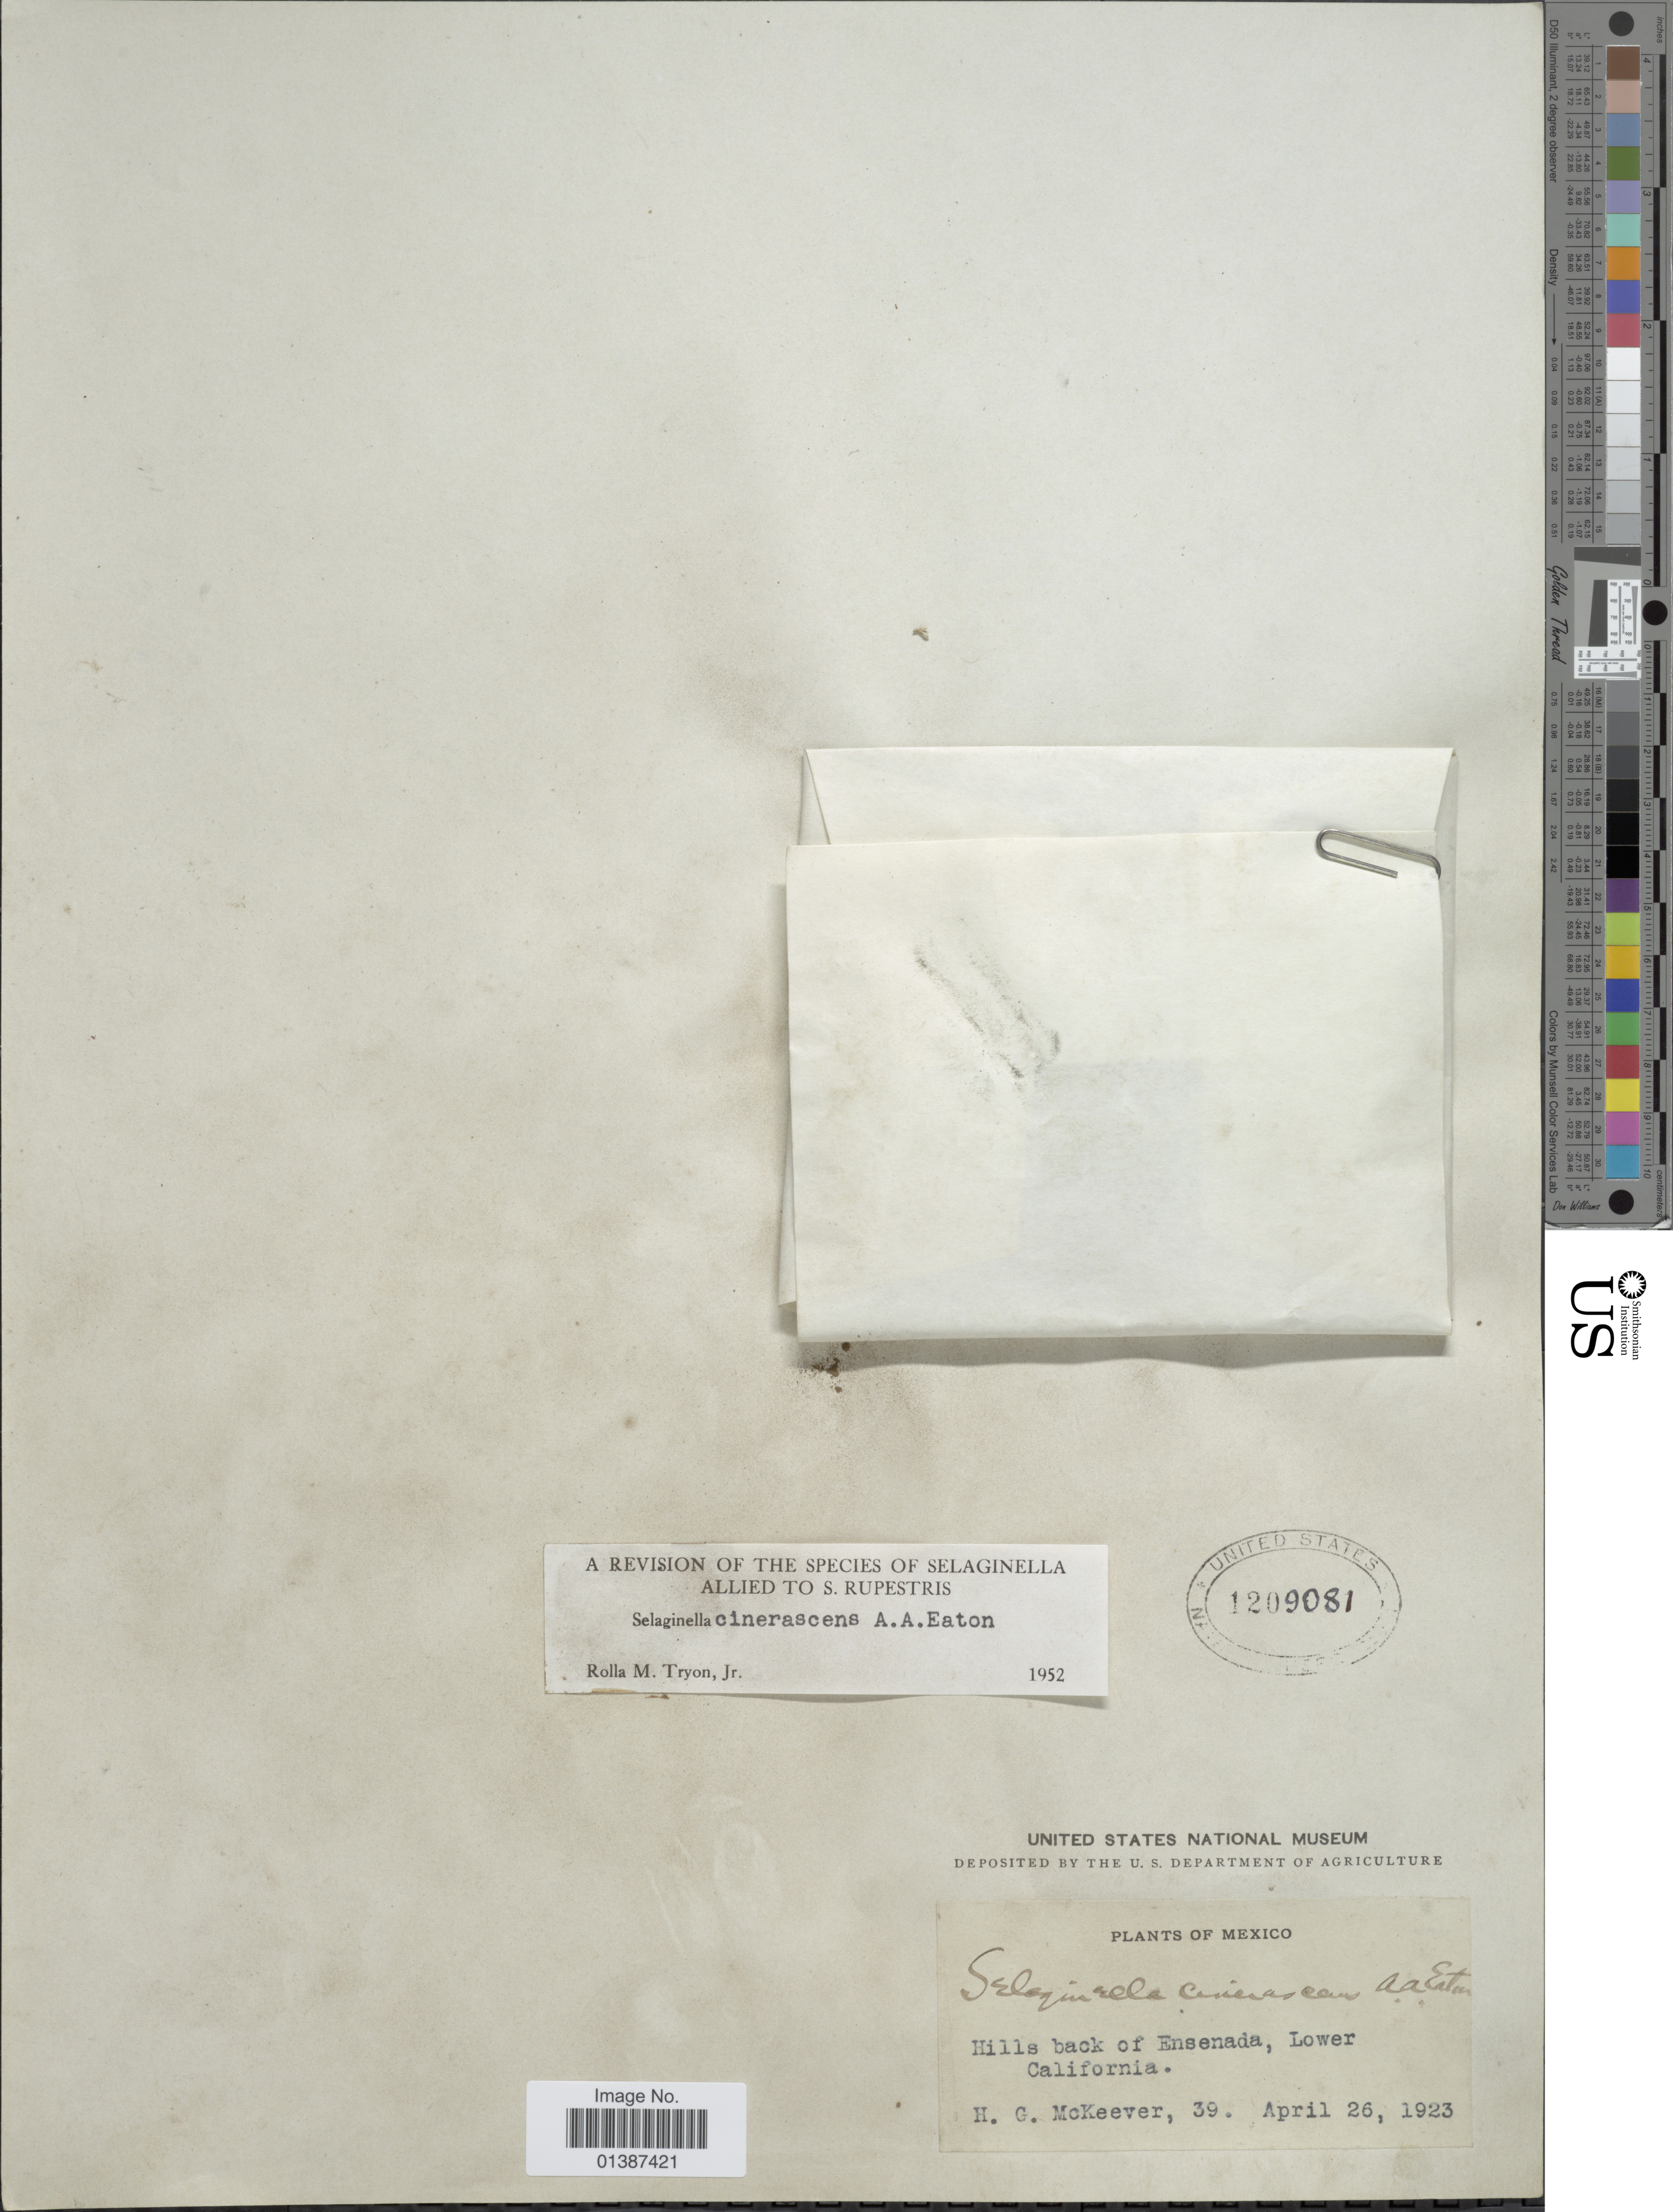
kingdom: Plantae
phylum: Tracheophyta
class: Lycopodiopsida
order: Selaginellales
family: Selaginellaceae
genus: Selaginella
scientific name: Selaginella cinerascens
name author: A.A. Eaton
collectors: H. McKeever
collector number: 39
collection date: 1923-04-26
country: Mexico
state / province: Baja California Norte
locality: Hills back of Ensenada, Lower California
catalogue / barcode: US 1209081